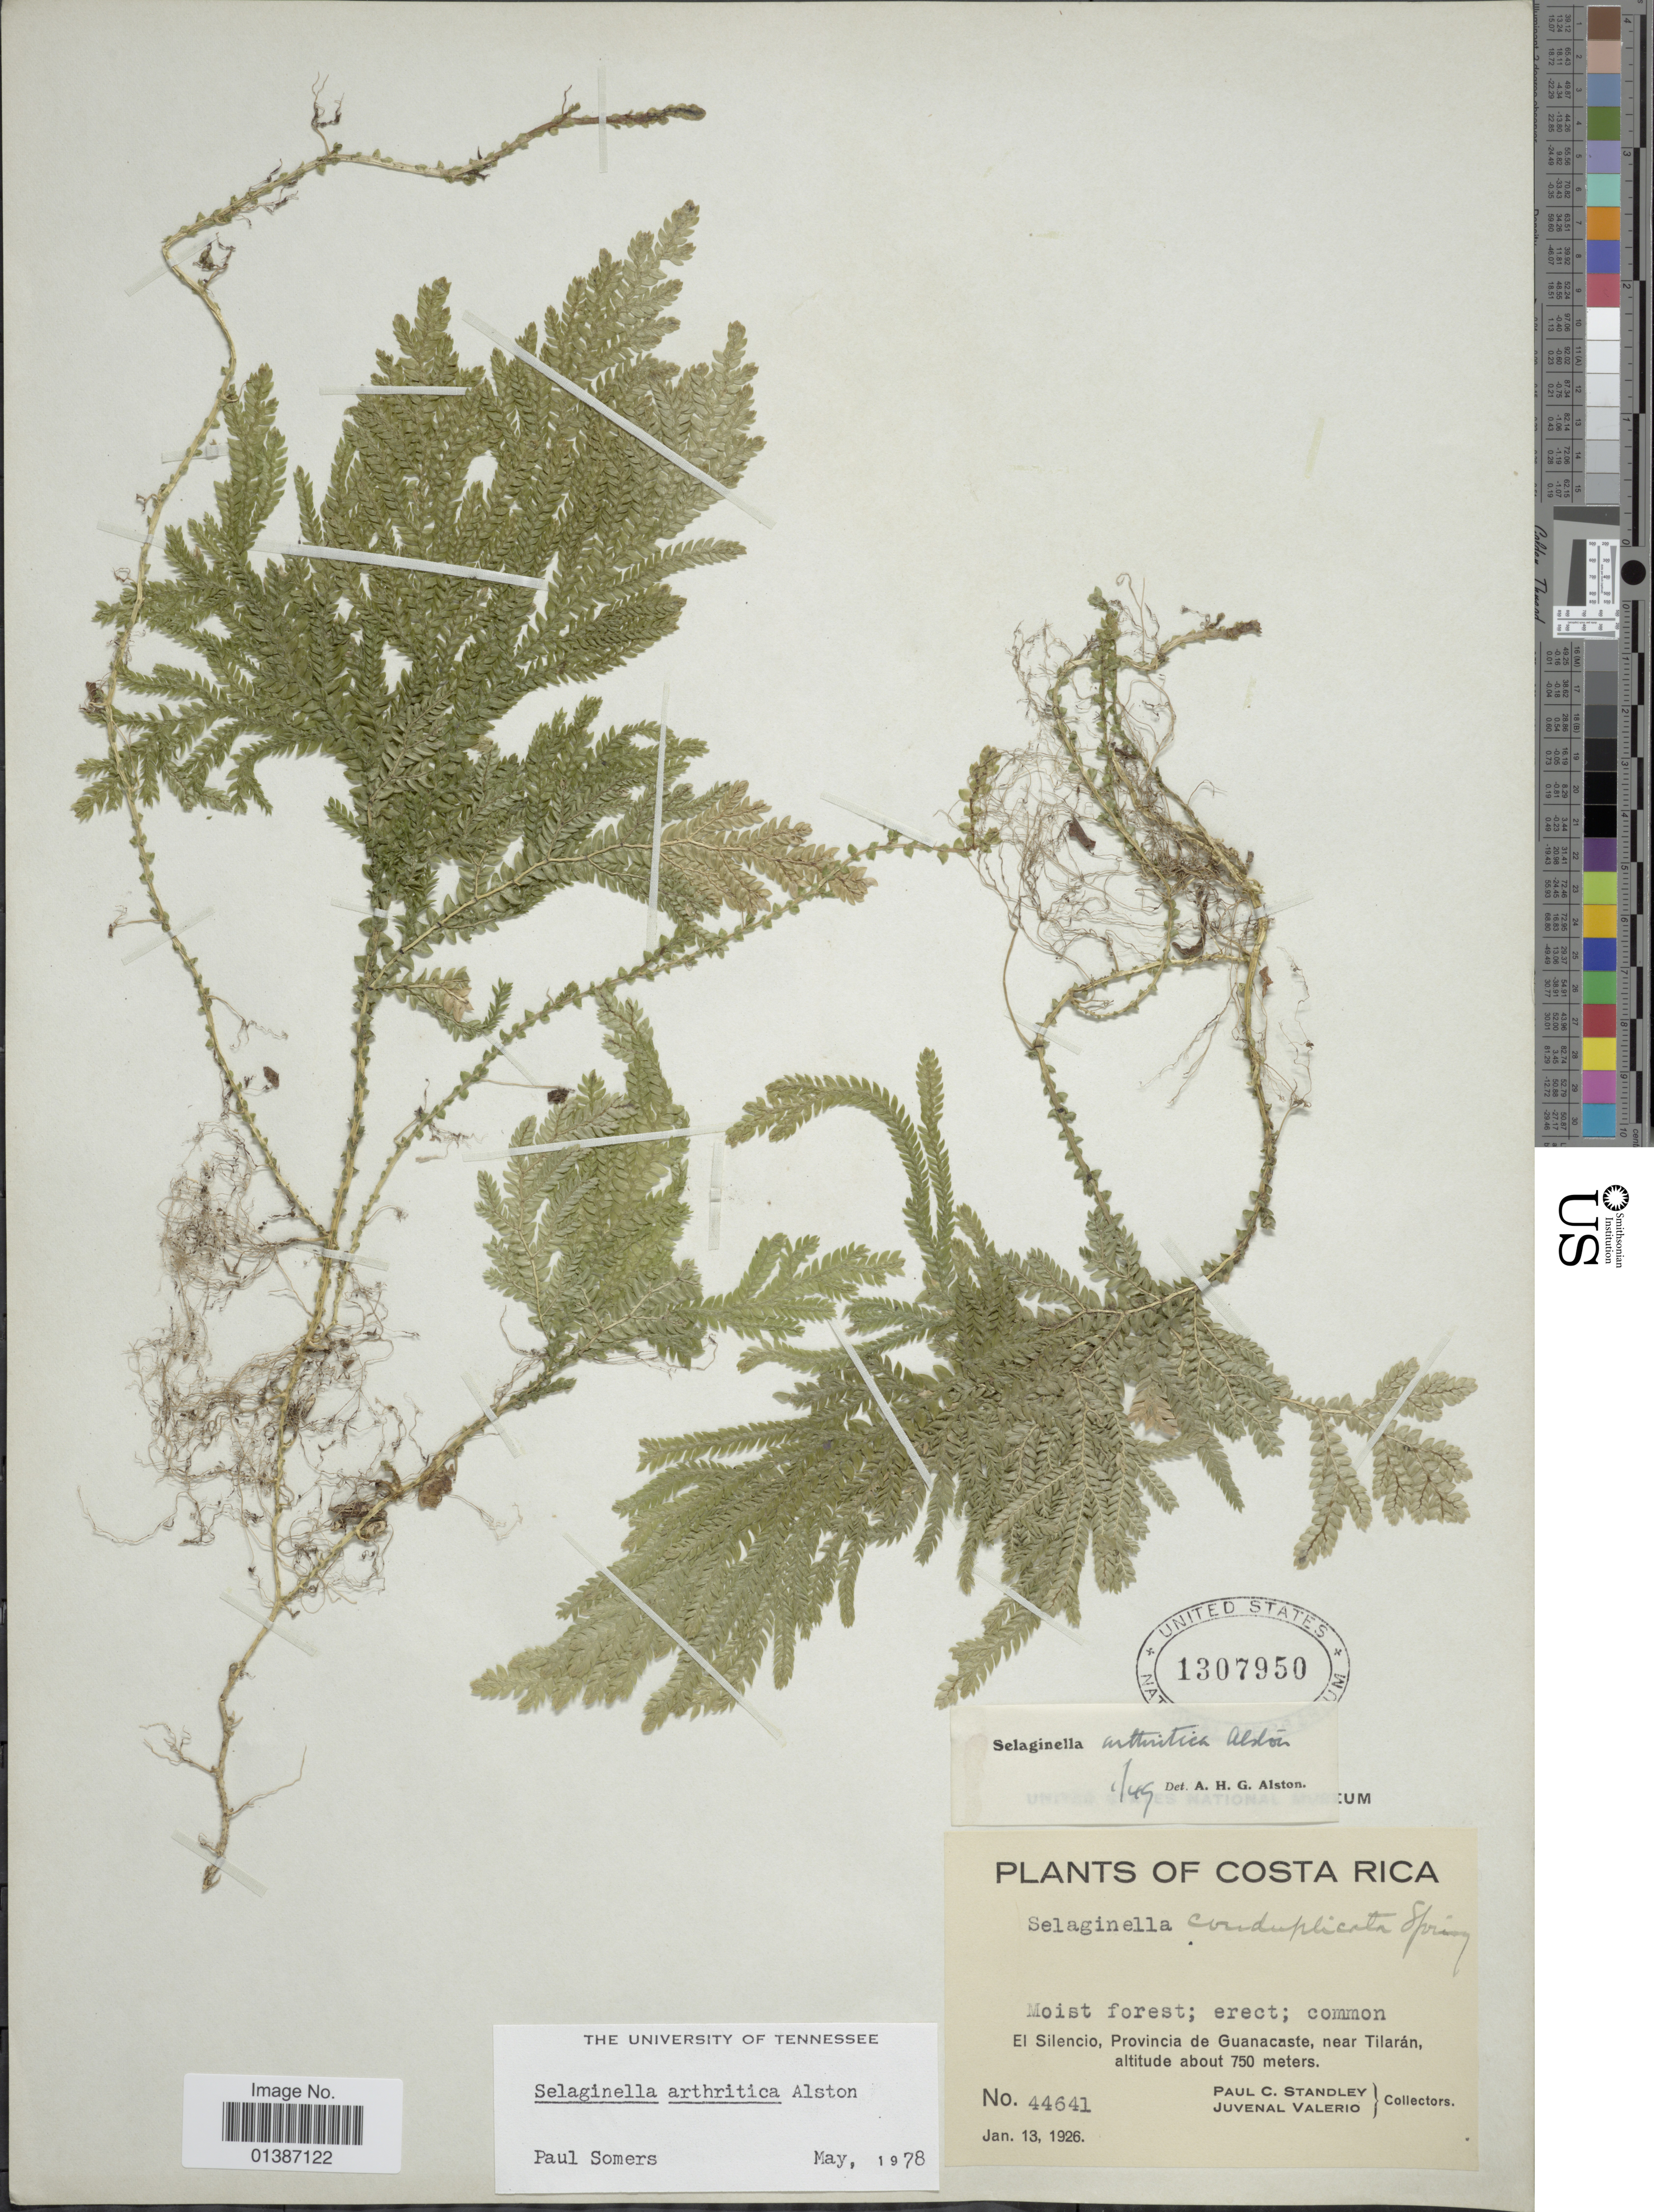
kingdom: Plantae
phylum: Tracheophyta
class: Lycopodiopsida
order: Selaginellales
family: Selaginellaceae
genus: Selaginella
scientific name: Selaginella arthritica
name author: Alston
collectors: P. C. Standley & J. Valerio R.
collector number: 44641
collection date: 1926-01-13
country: Costa Rica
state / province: Guanacaste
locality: El Silencio, Provincia de Guanacaste, near Tilarán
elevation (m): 750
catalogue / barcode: US 1307950